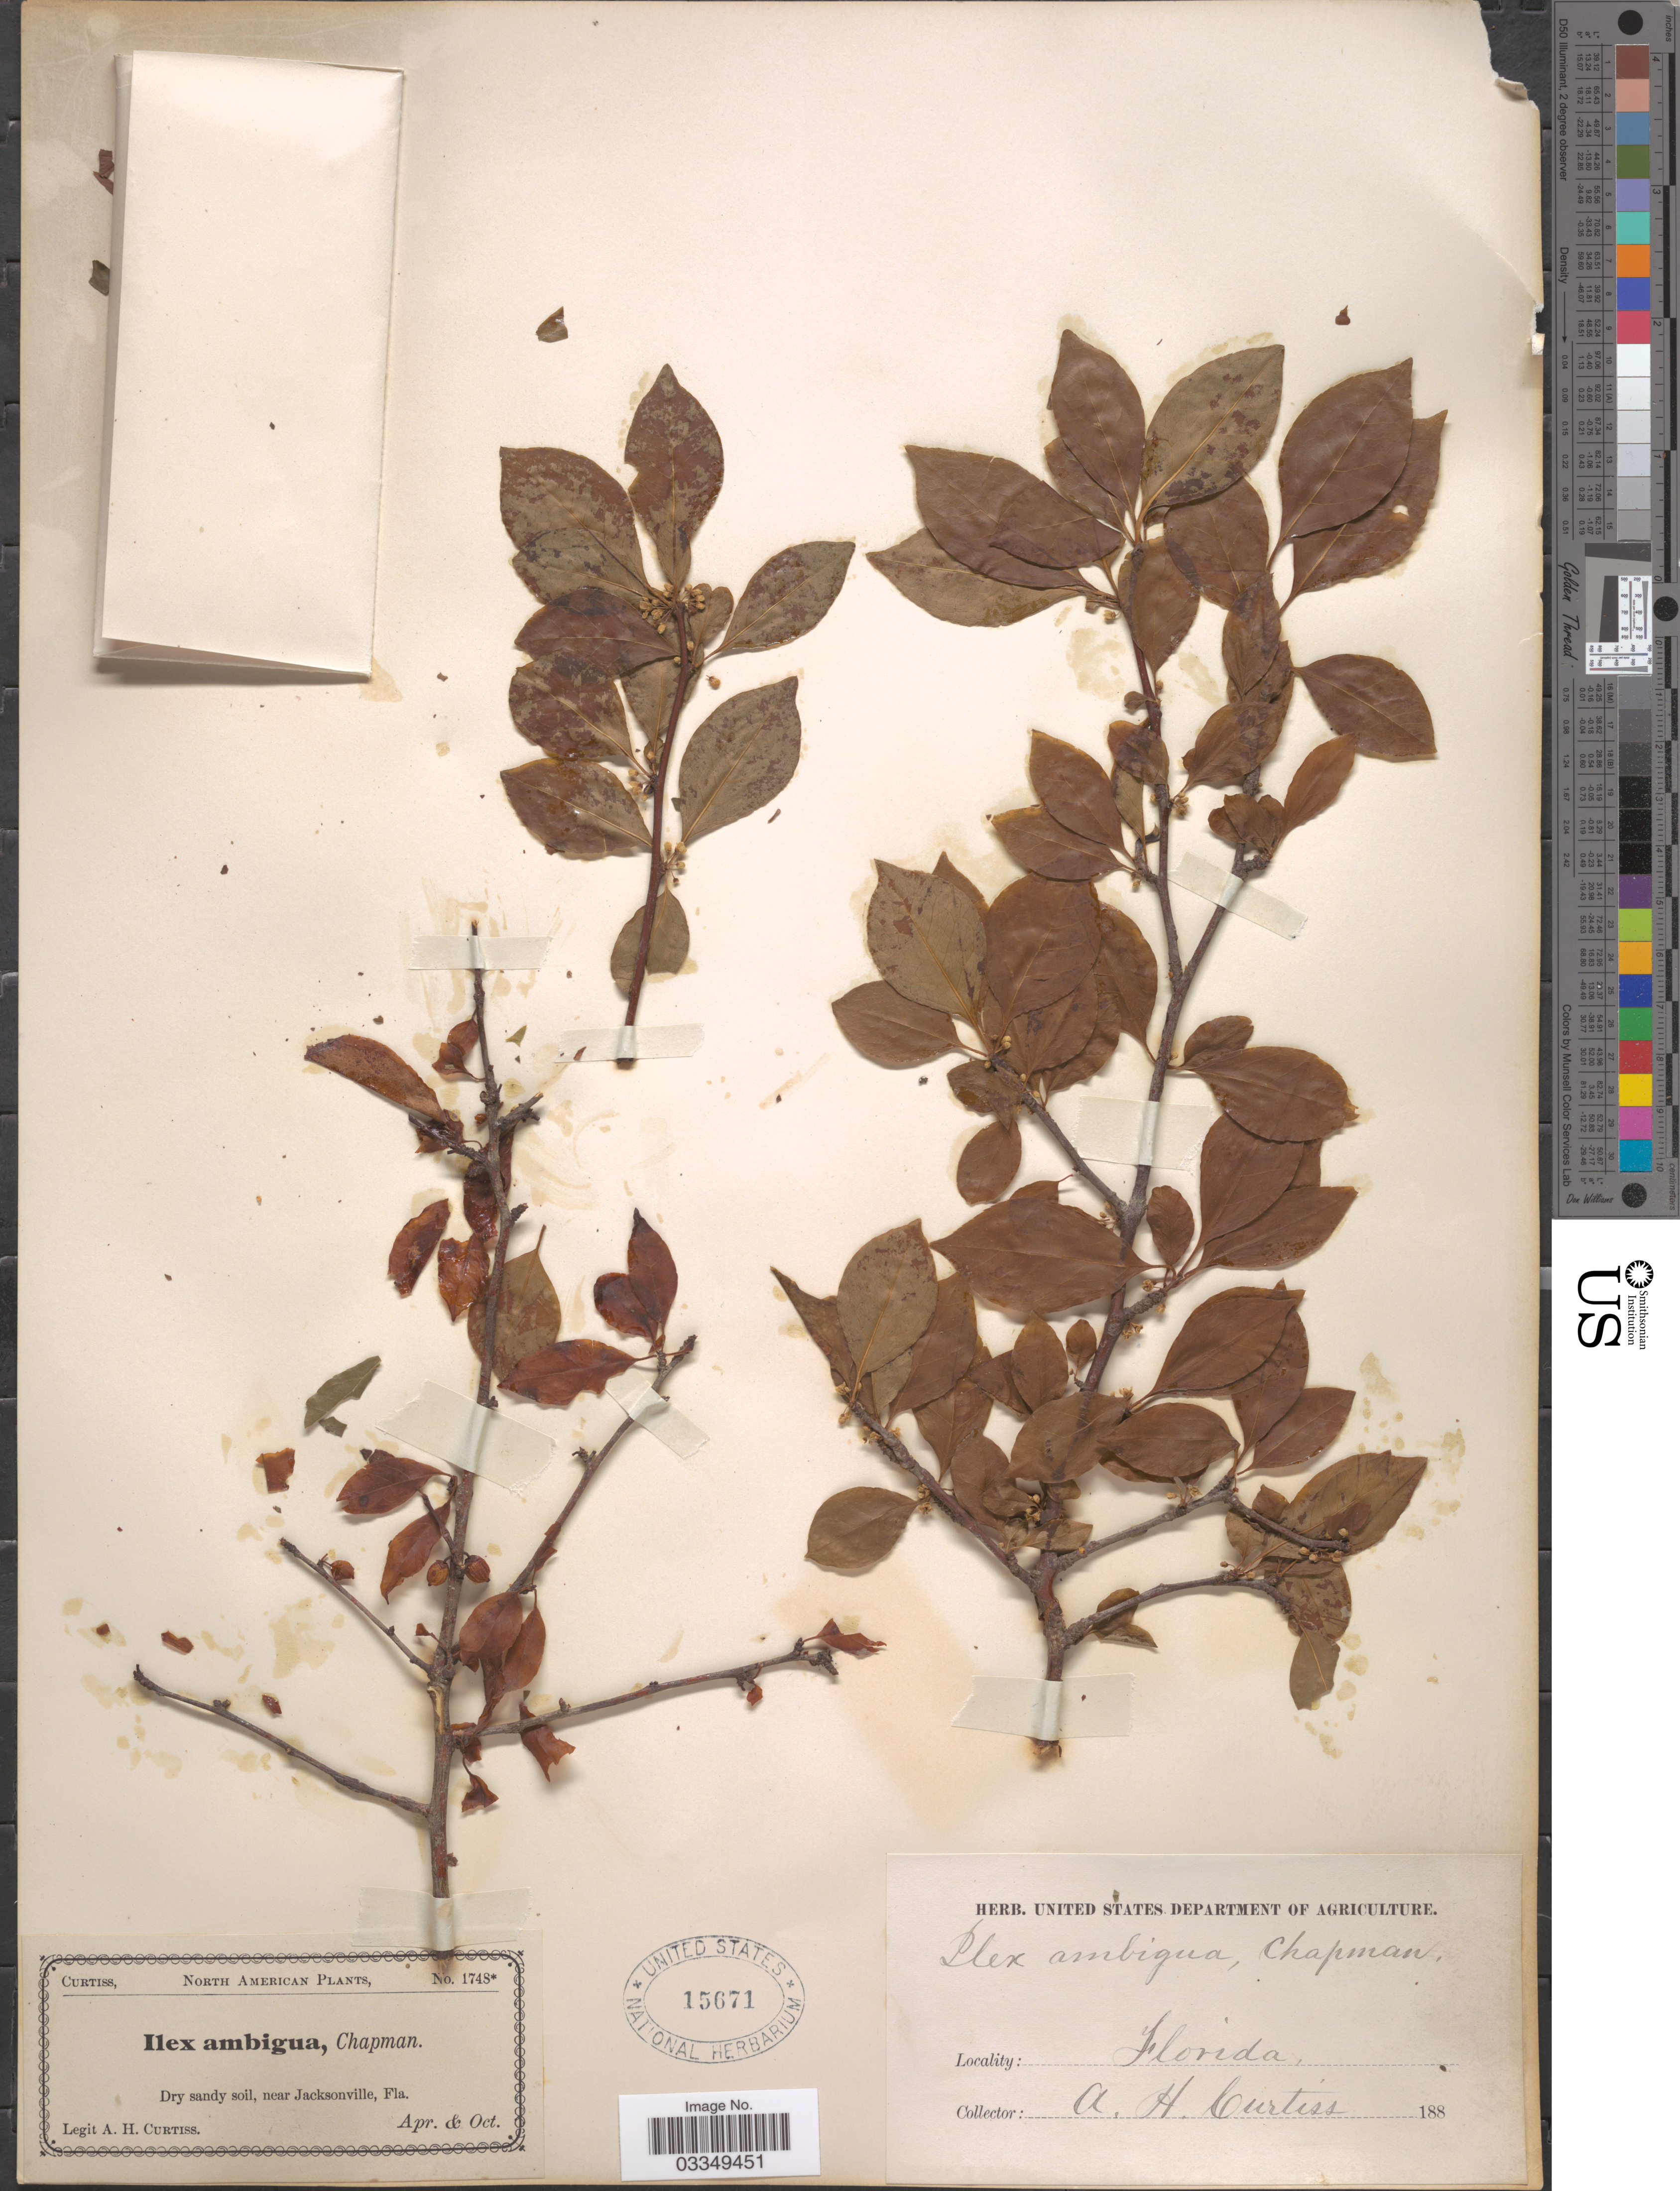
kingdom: Plantae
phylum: Tracheophyta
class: Magnoliopsida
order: Aquifoliales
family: Aquifoliaceae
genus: Ilex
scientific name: Ilex ambigua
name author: Chapm.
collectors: A. H. Curtiss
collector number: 1748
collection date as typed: Apr. & Oct. 188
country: United States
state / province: Florida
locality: Near Jacksonville.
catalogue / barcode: US 15671